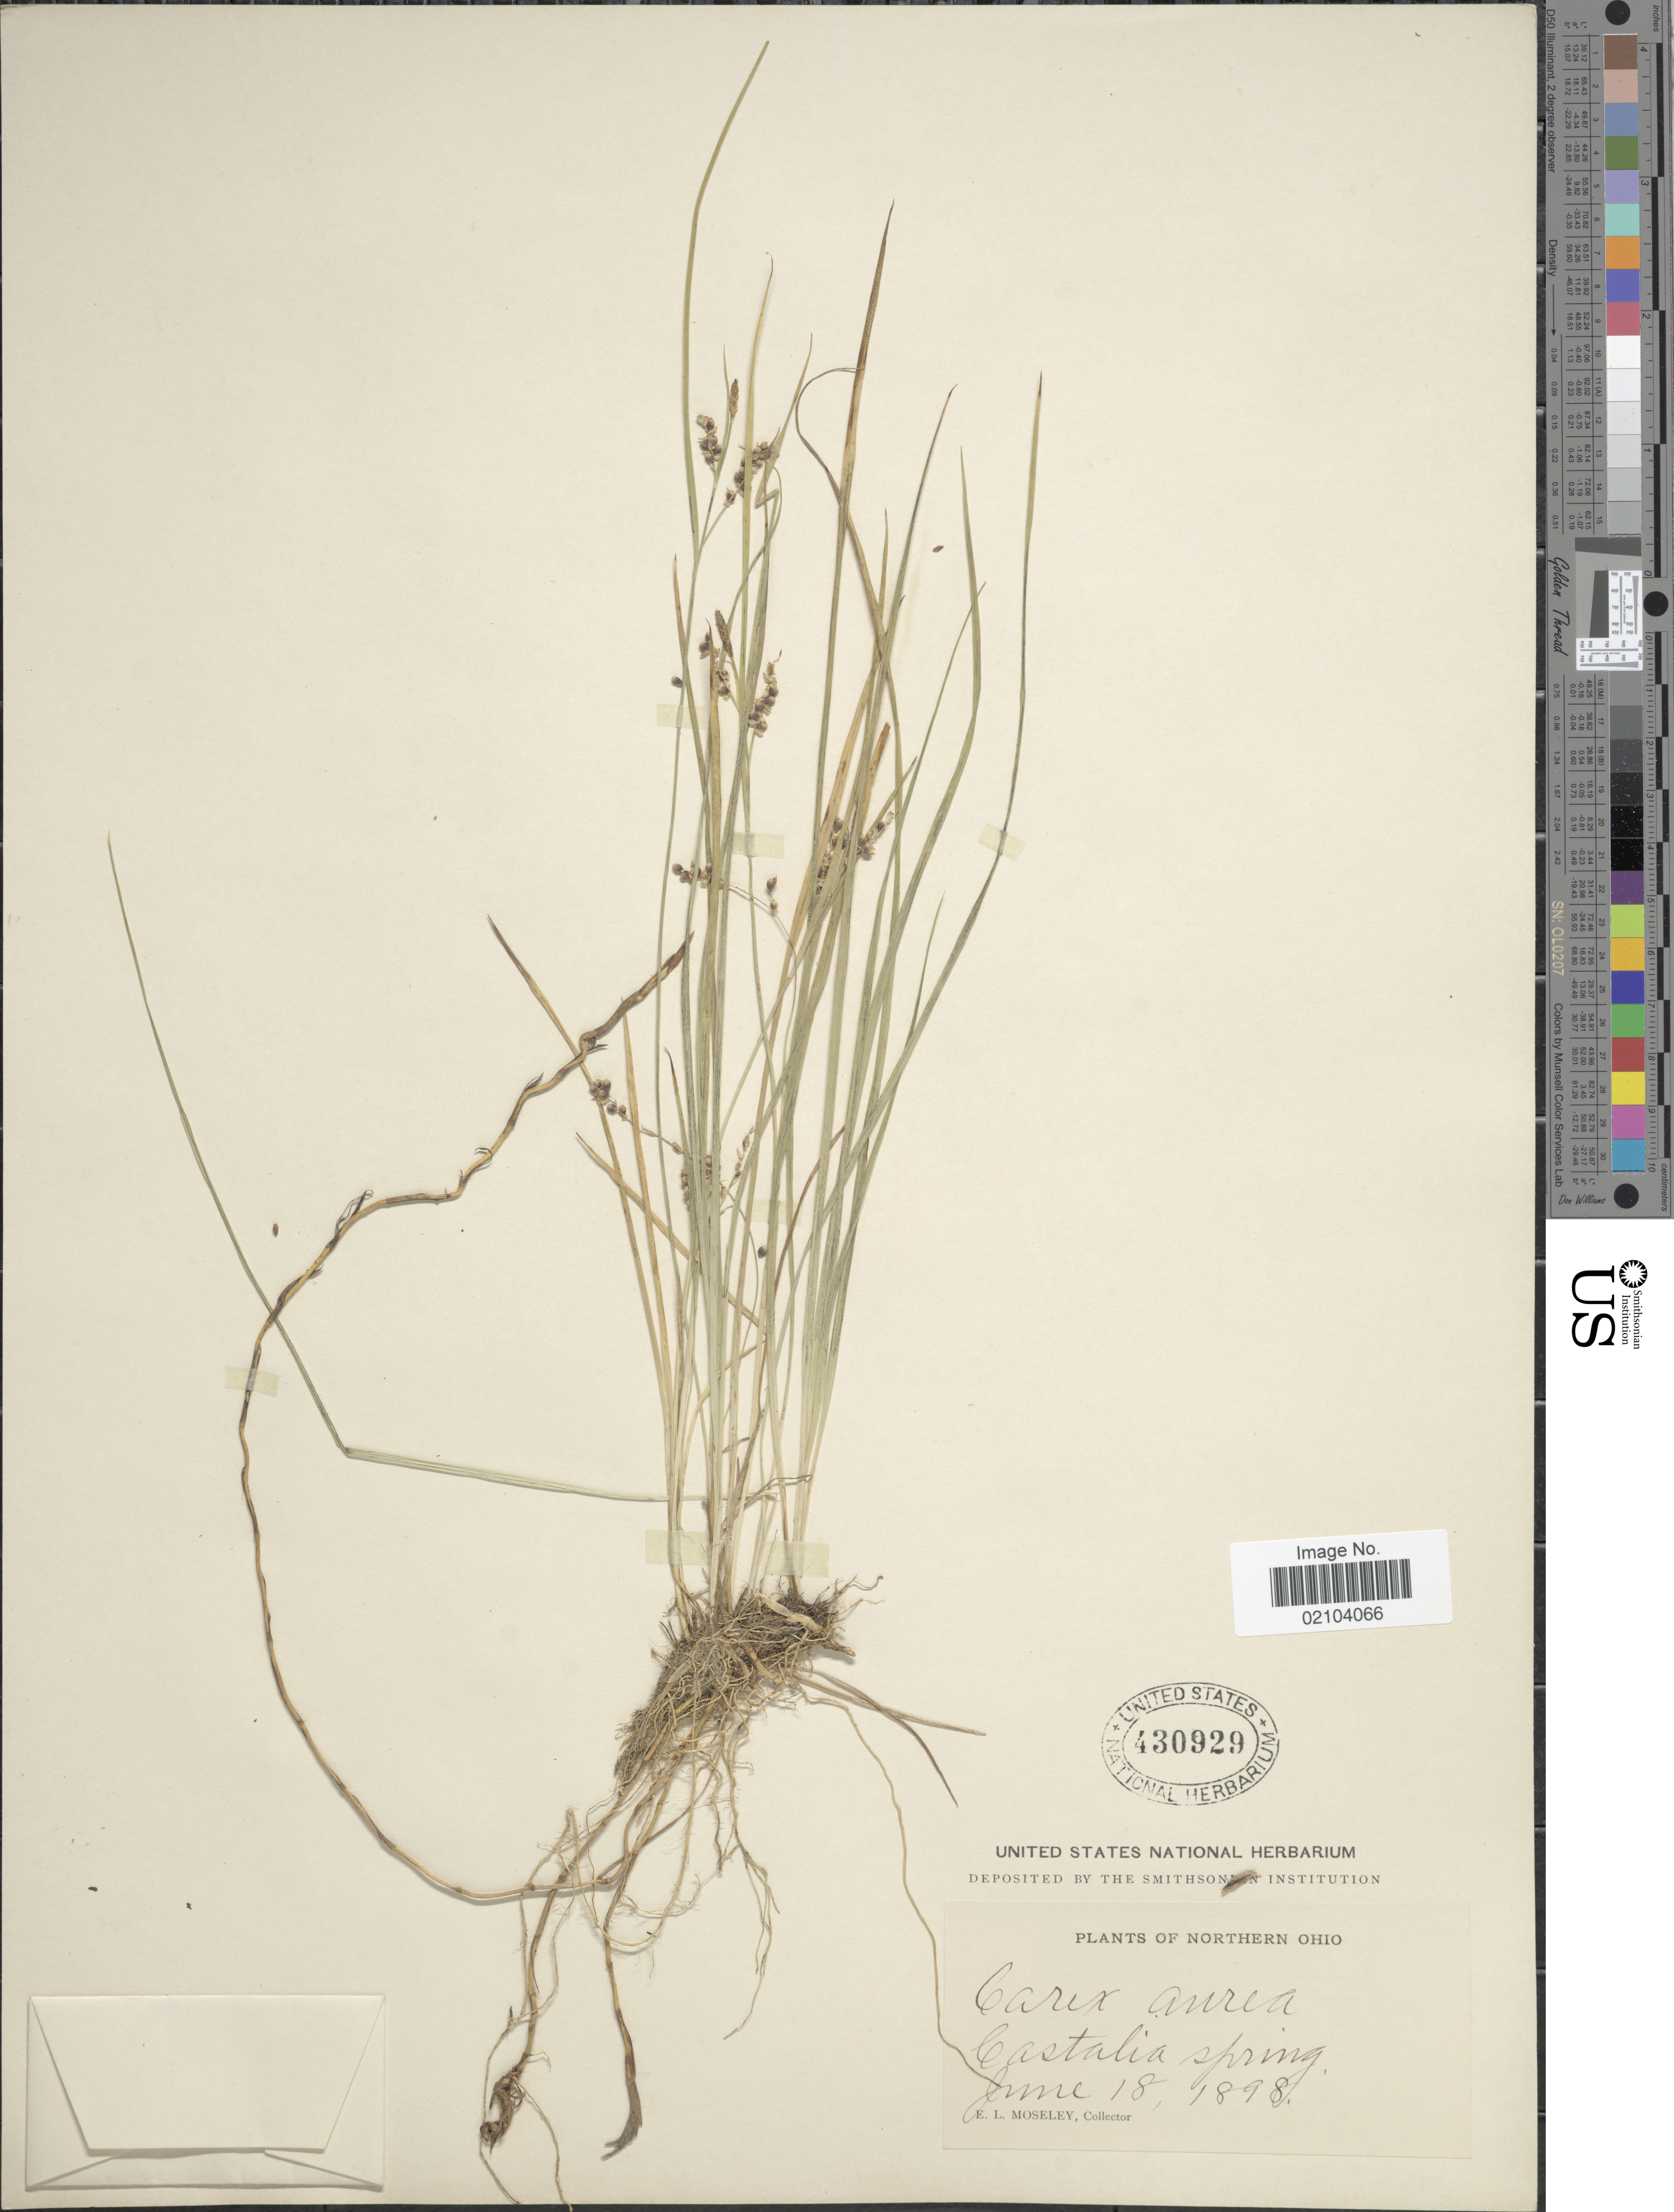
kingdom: Plantae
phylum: Tracheophyta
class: Liliopsida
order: Poales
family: Cyperaceae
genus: Carex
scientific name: Carex aurea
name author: Nutt.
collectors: E. Moseley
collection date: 1898-06-18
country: United States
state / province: Ohio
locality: Northern Ohio. Castalia spring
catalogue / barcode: US 430929